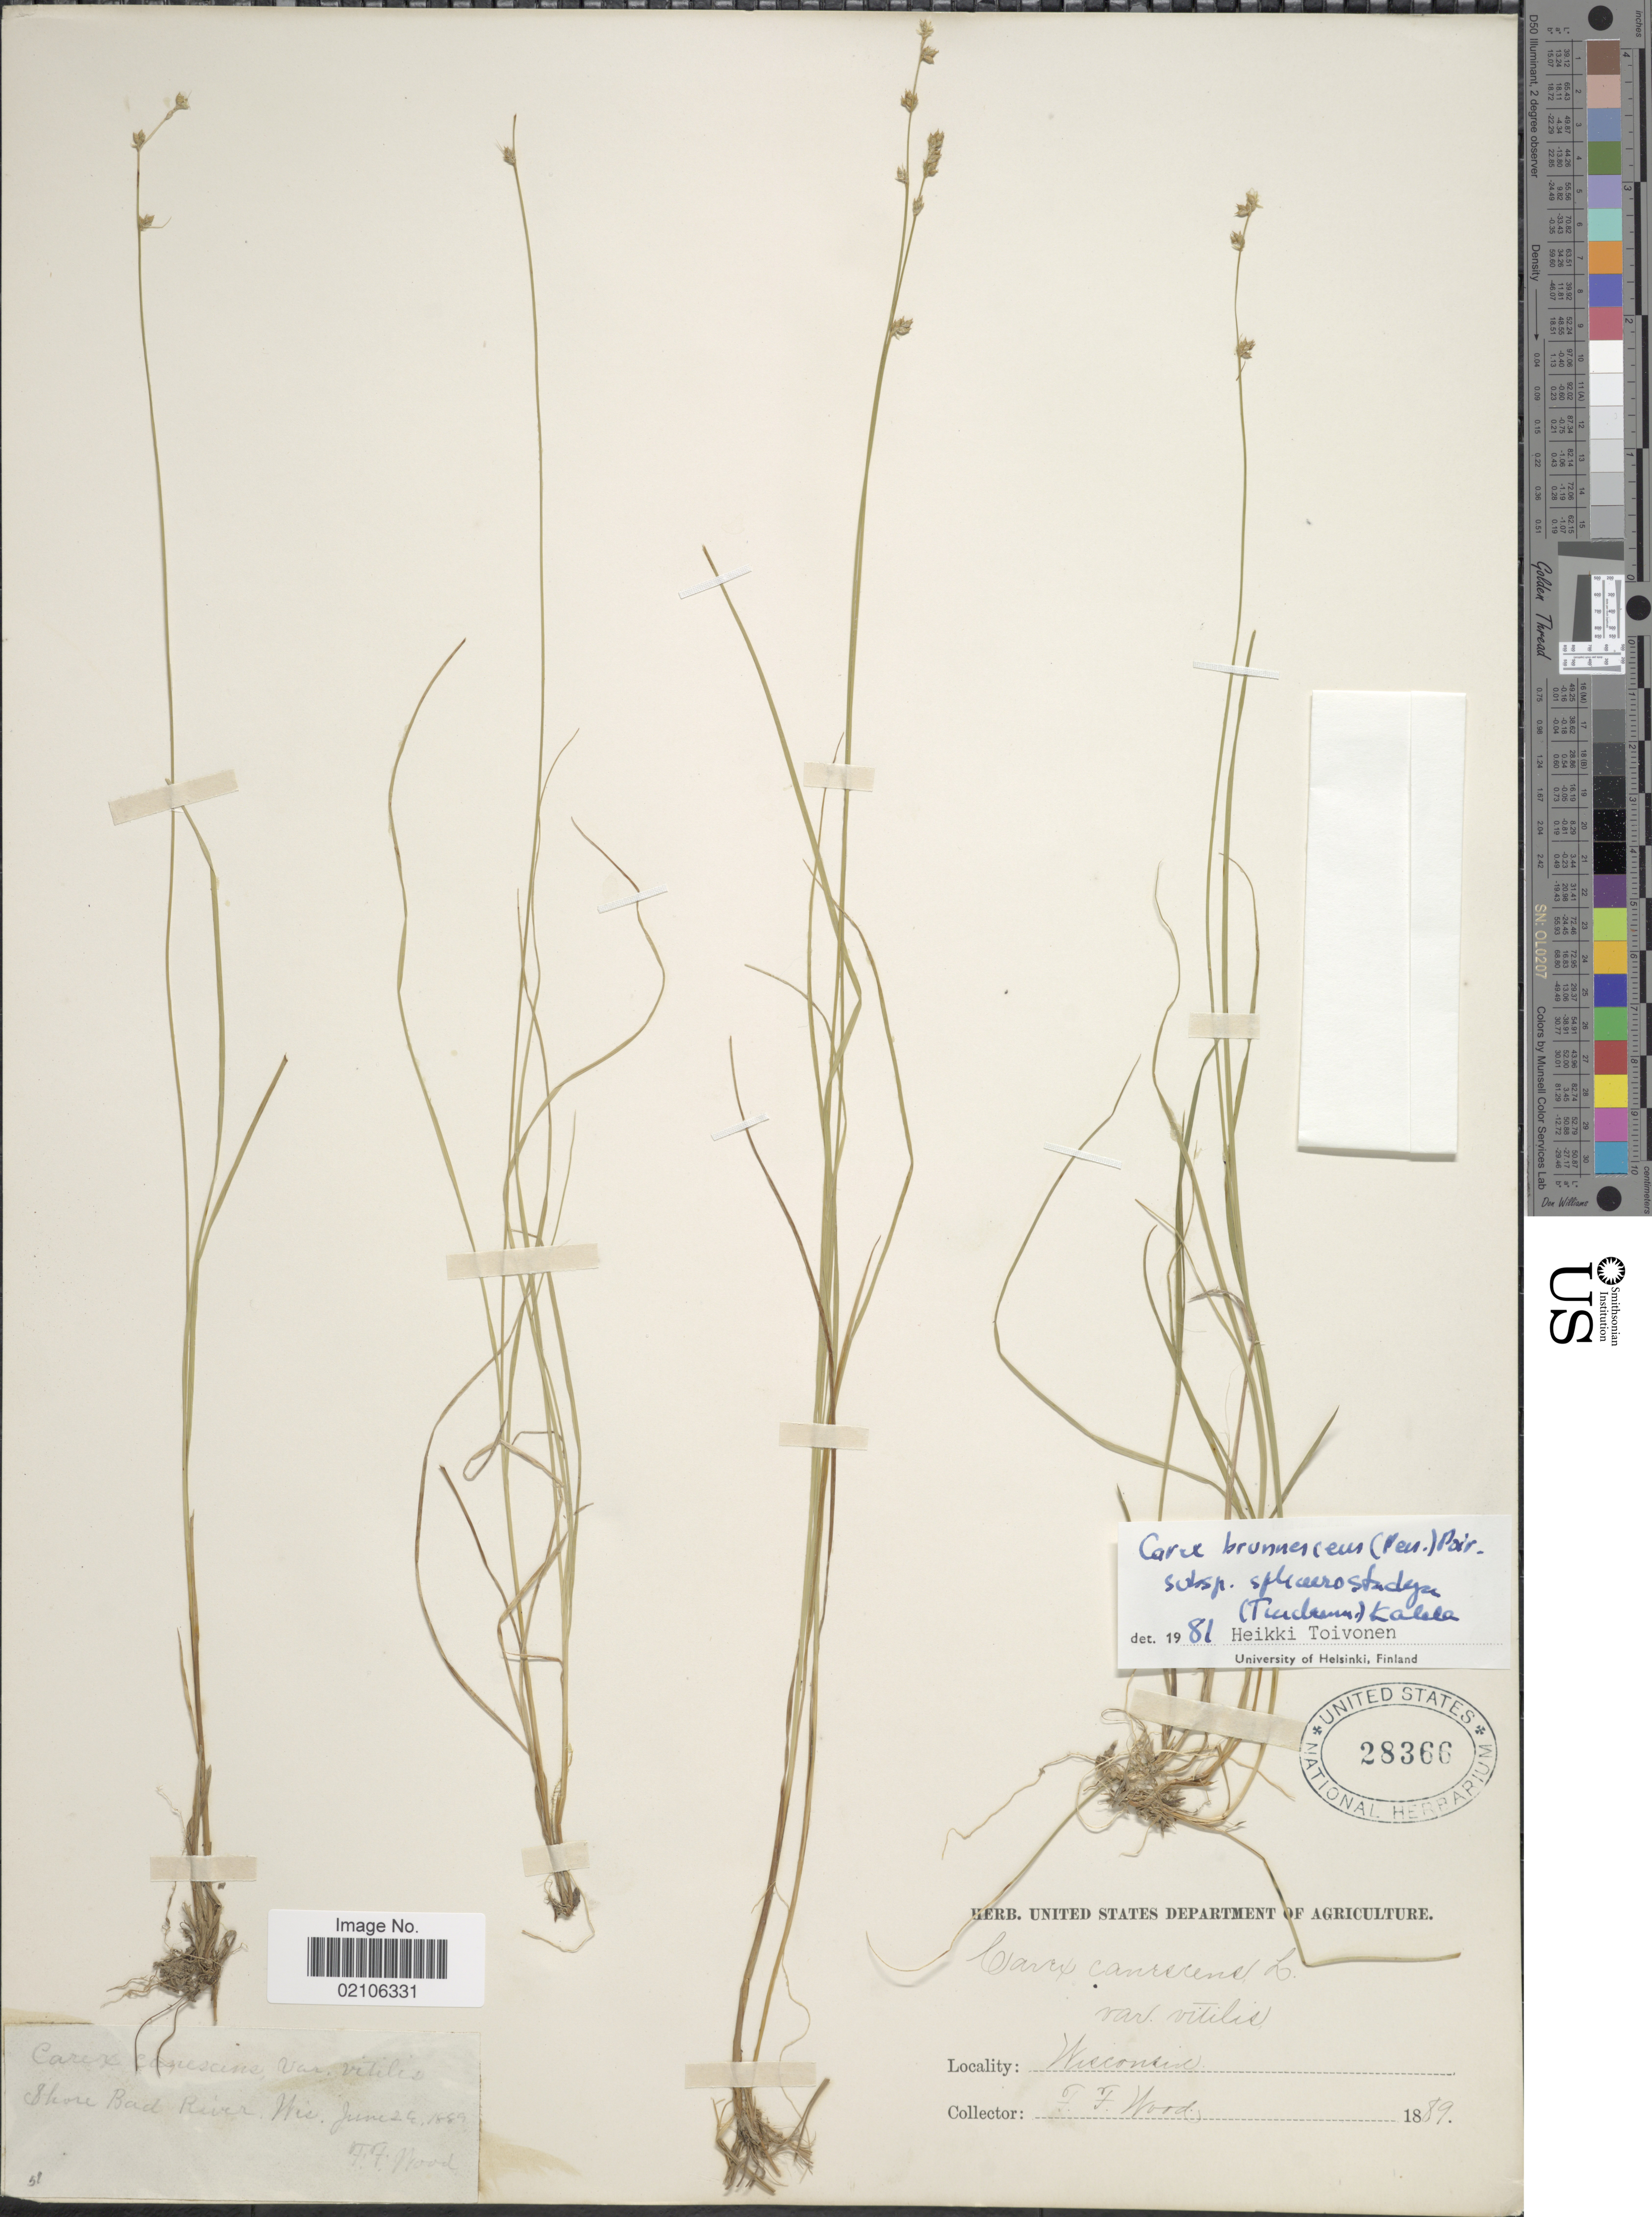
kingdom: Plantae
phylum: Tracheophyta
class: Liliopsida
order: Poales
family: Cyperaceae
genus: Carex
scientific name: Carex brunnescens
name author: (Pers.) Poir.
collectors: F. Wood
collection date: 1889-06-24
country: United States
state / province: Wisconsin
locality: Shore Bad River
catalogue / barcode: US 28366